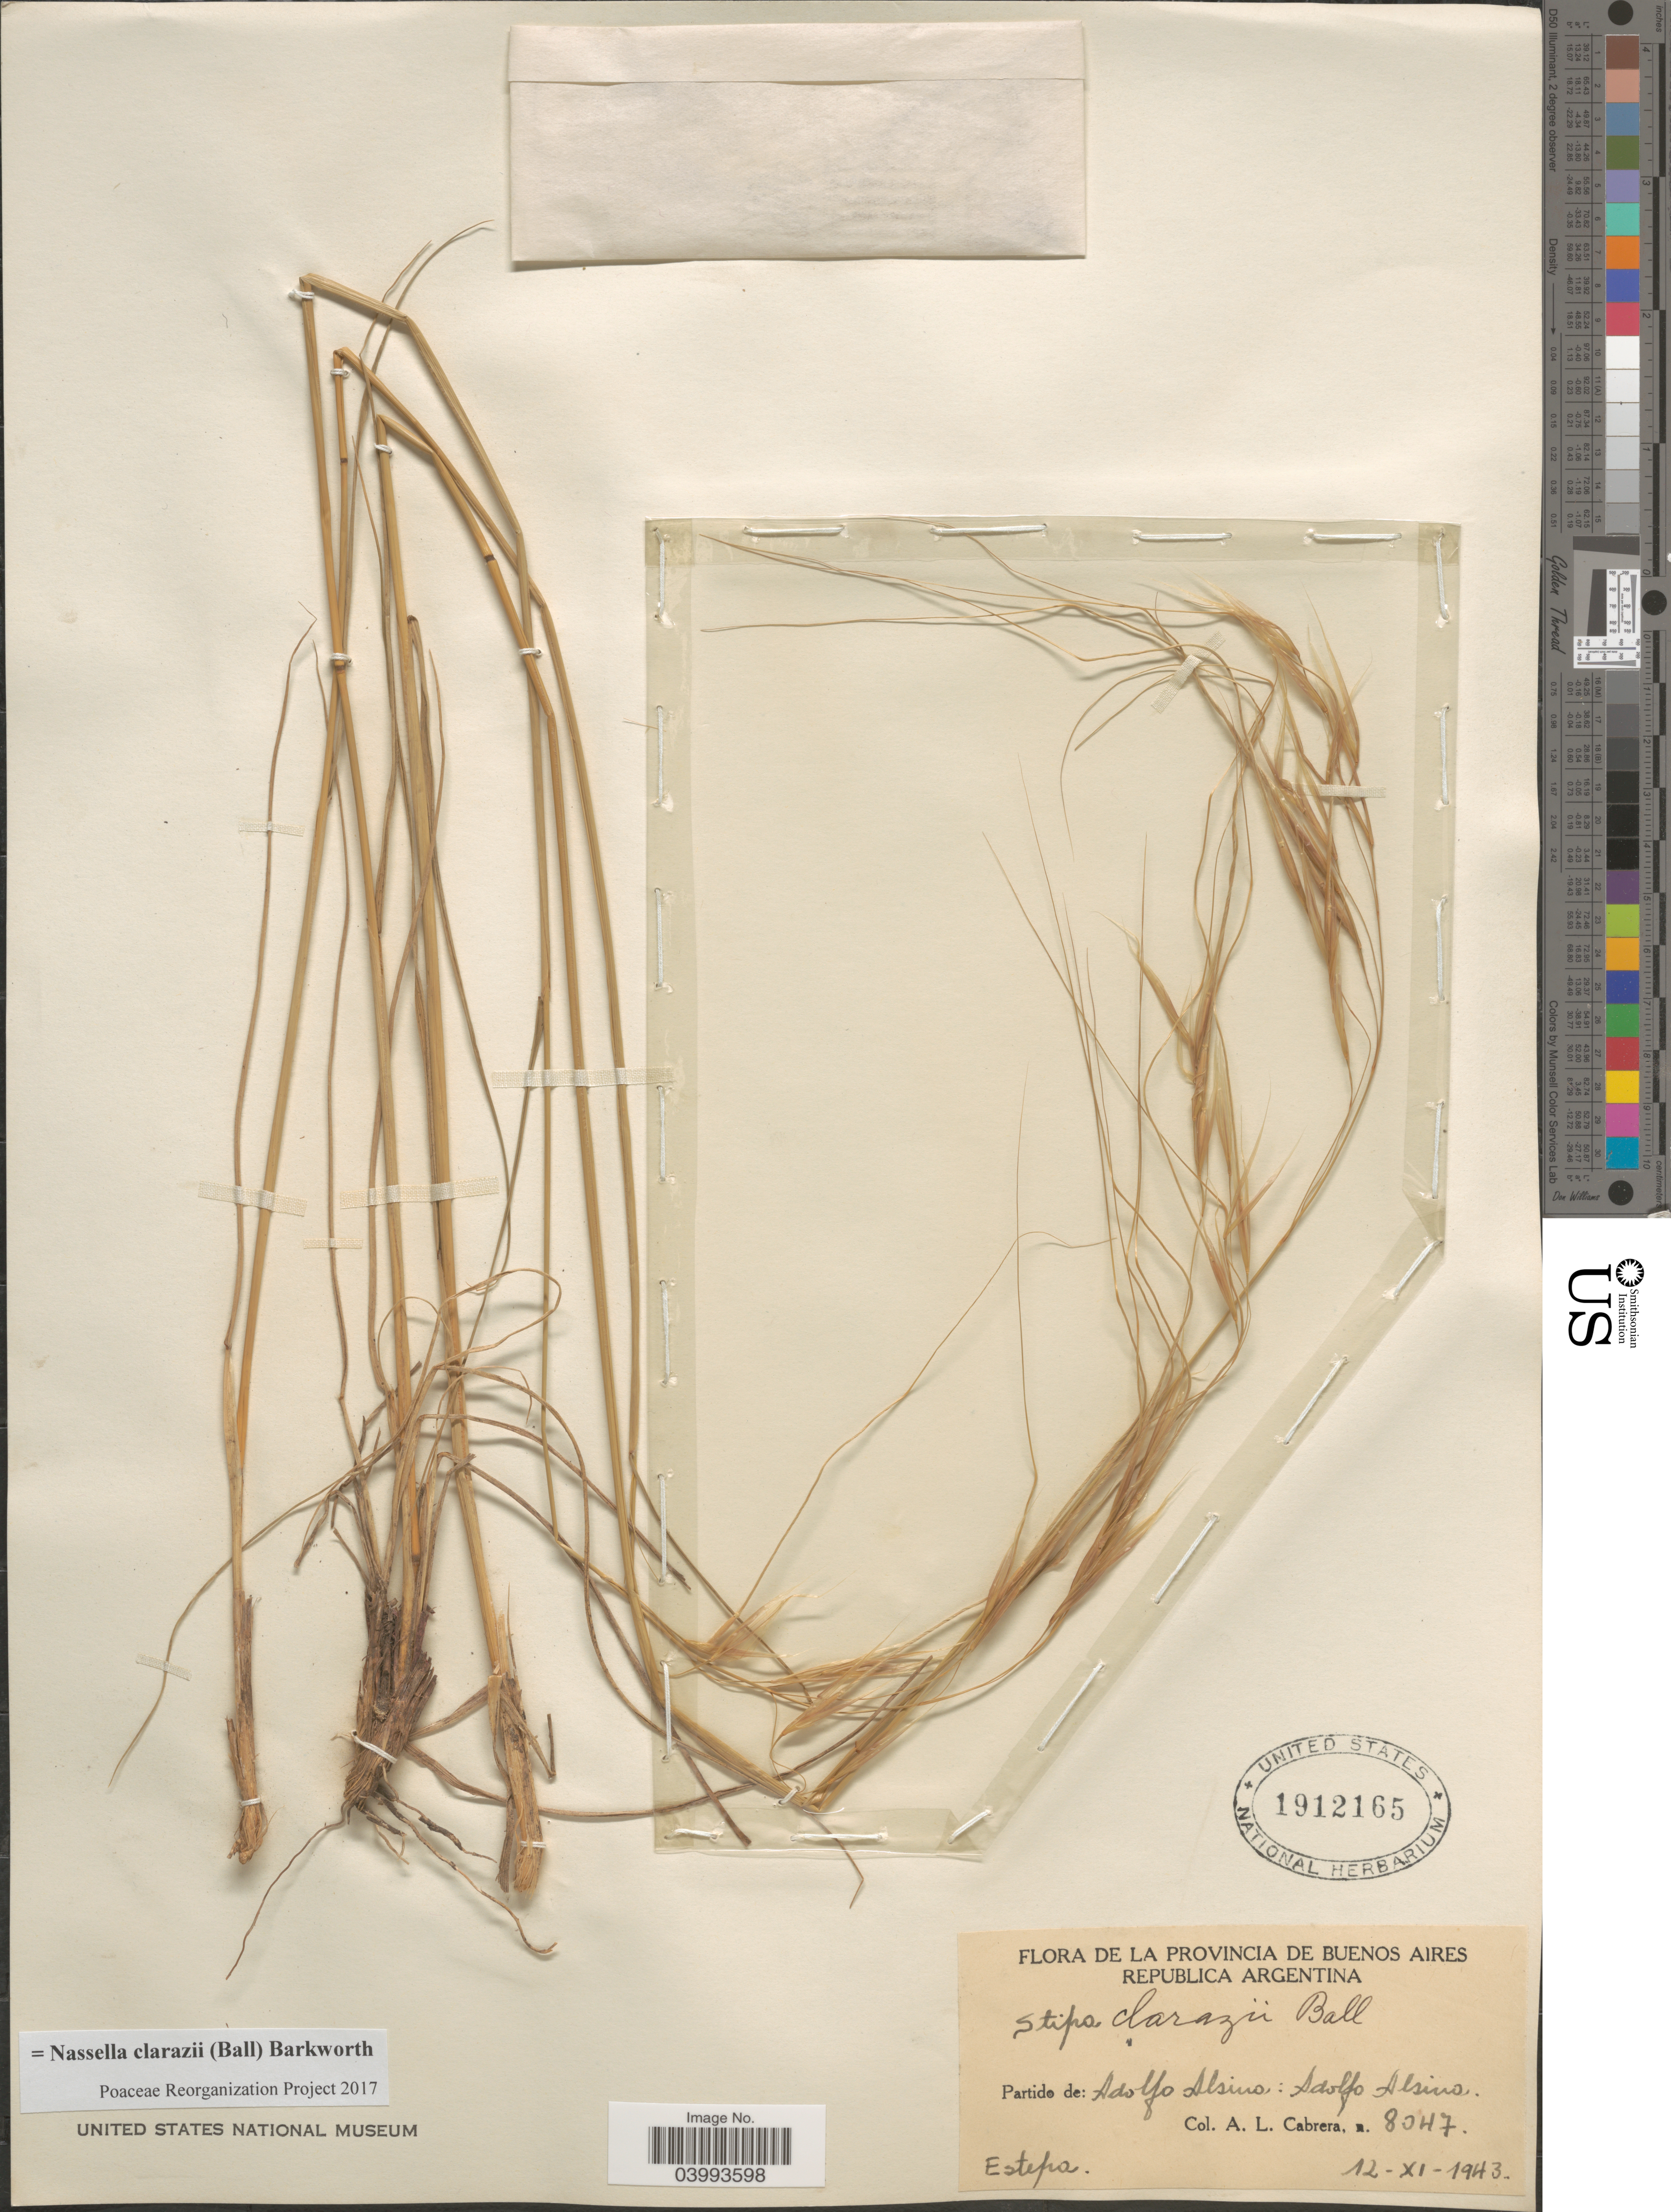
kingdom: Plantae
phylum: Tracheophyta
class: Liliopsida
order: Poales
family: Poaceae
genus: Nassella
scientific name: Nassella clarazii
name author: (Ball) Barkworth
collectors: A. L. Cabrera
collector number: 8047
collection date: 1943-11-12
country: Argentina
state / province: Buenos Aires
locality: Republica Argentina. Partido de: Adolfo Alsina: Adolfo Alsina.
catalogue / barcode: US 1912165